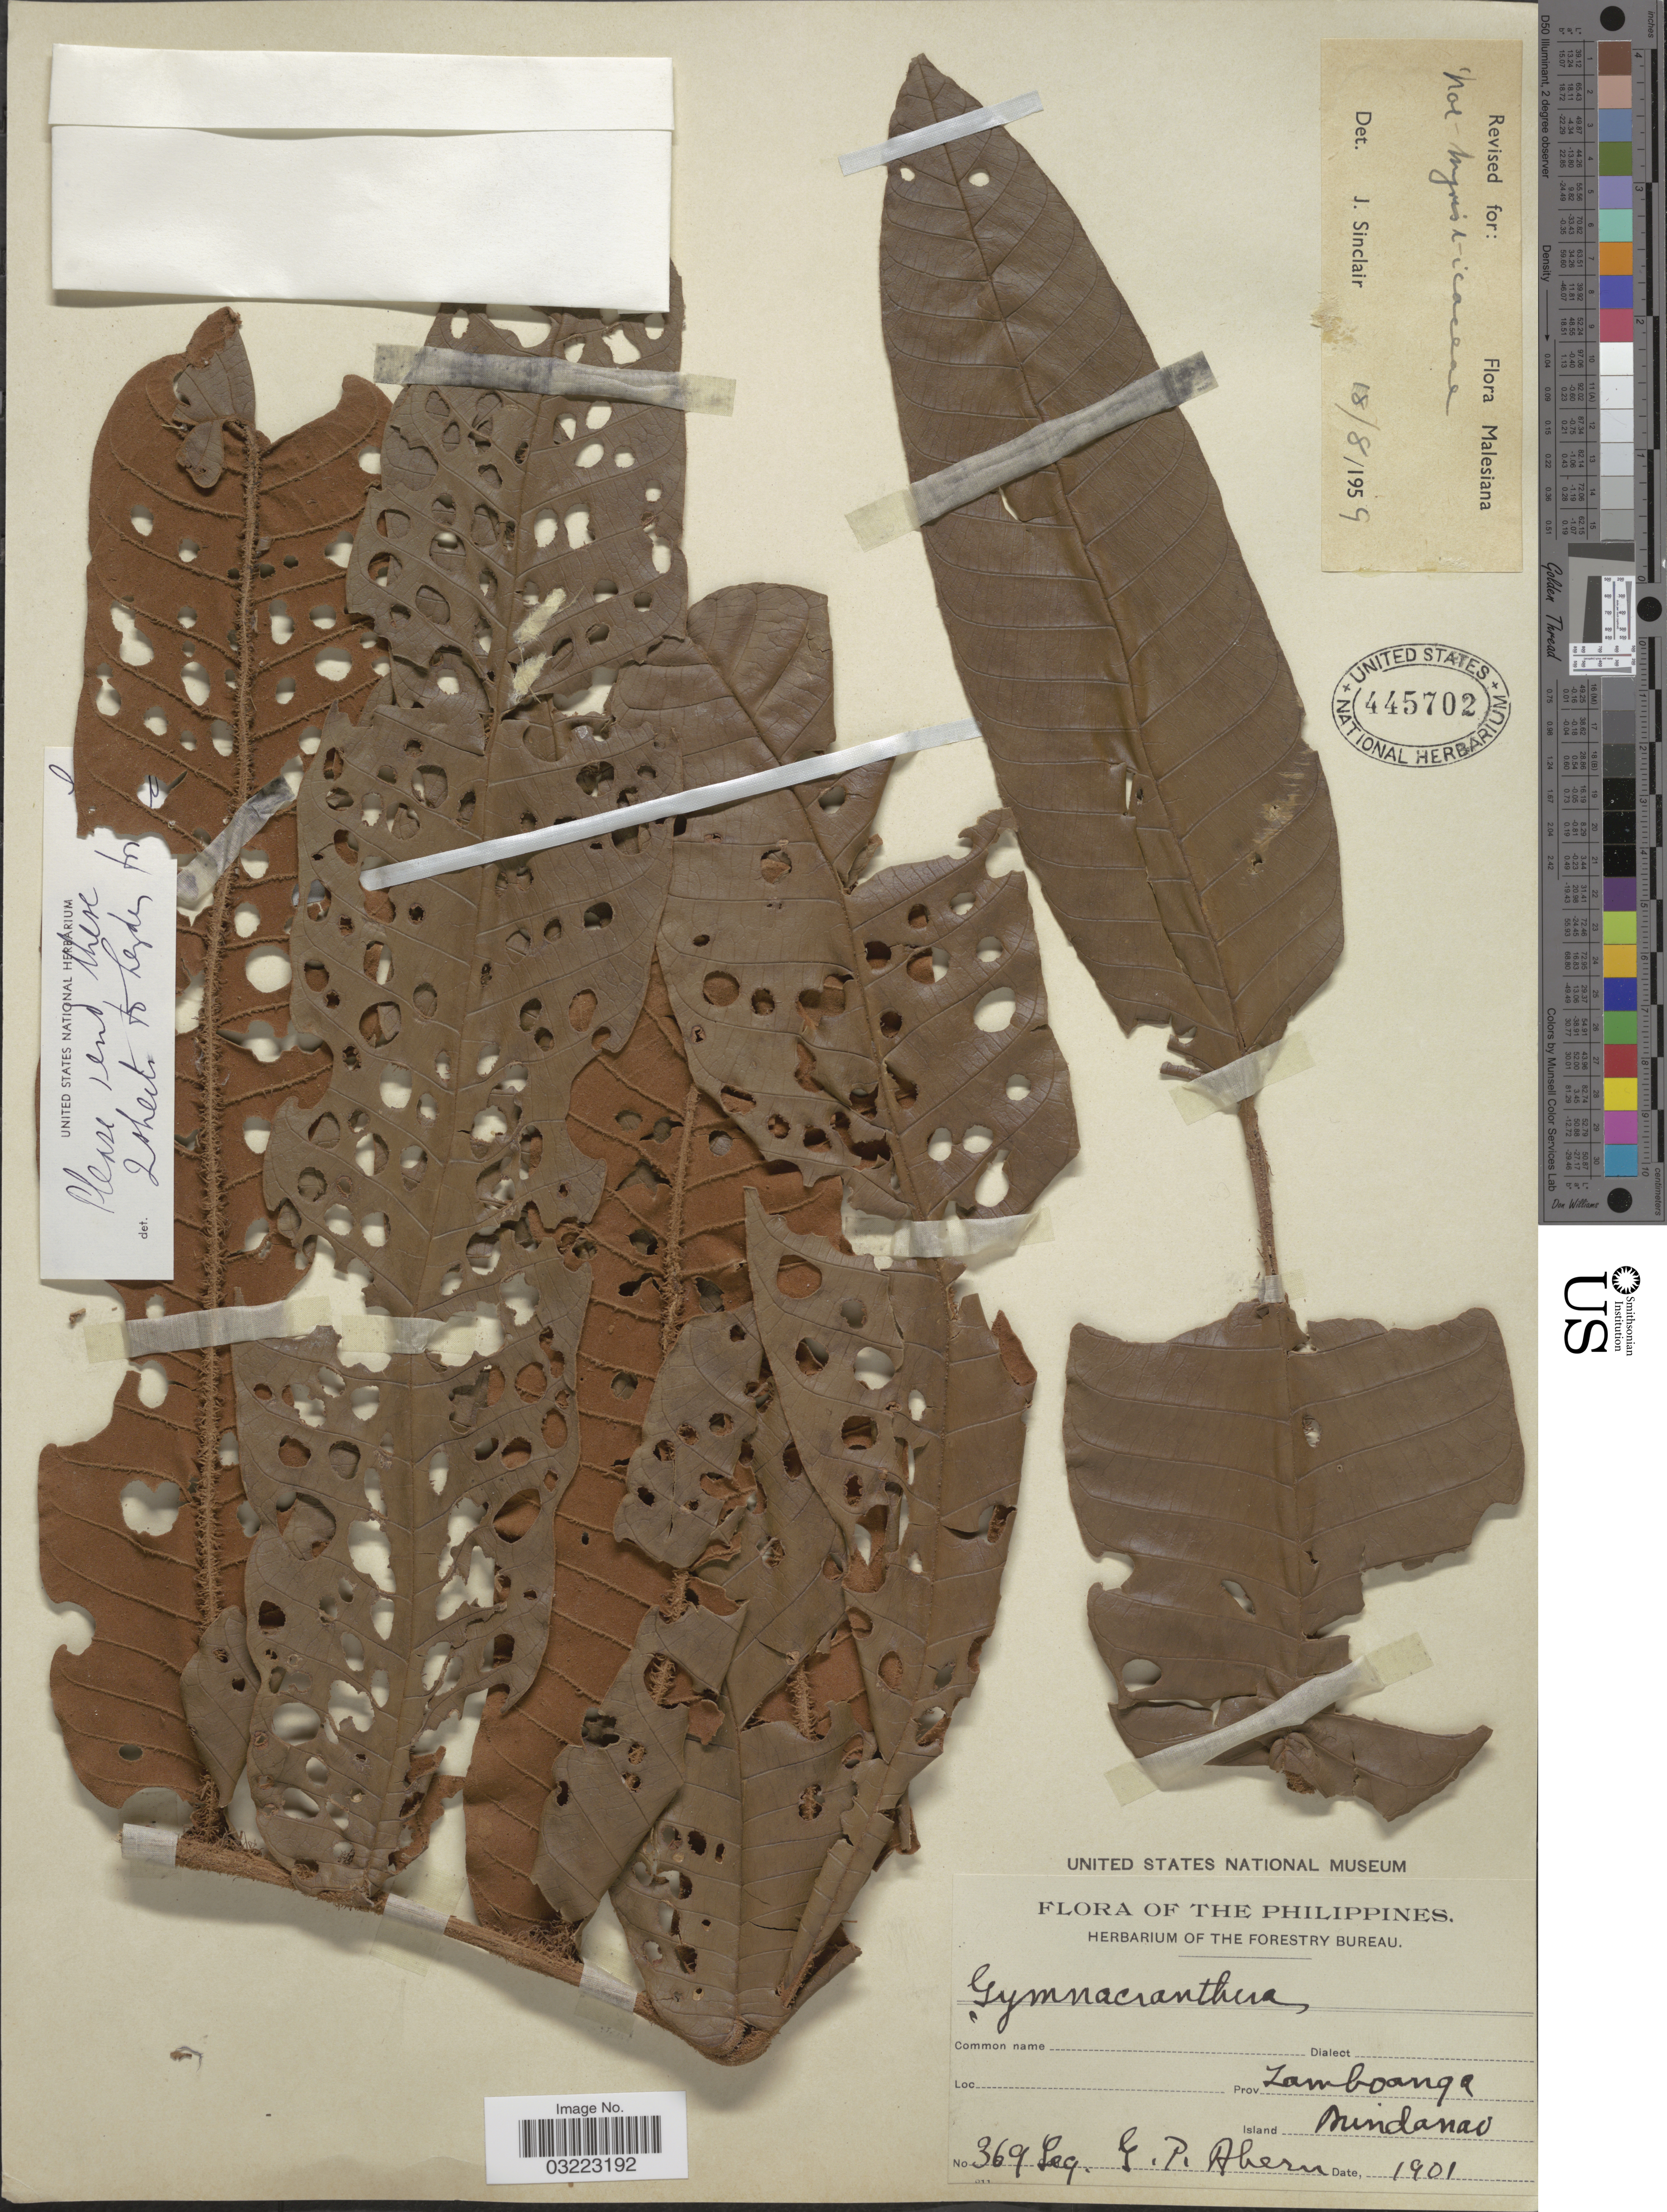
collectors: G. Ahern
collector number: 369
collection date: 1901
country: Philippines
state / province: Zamboanga Peninsula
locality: Prov. Zamboanga. Island Mindanao.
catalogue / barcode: US 445702